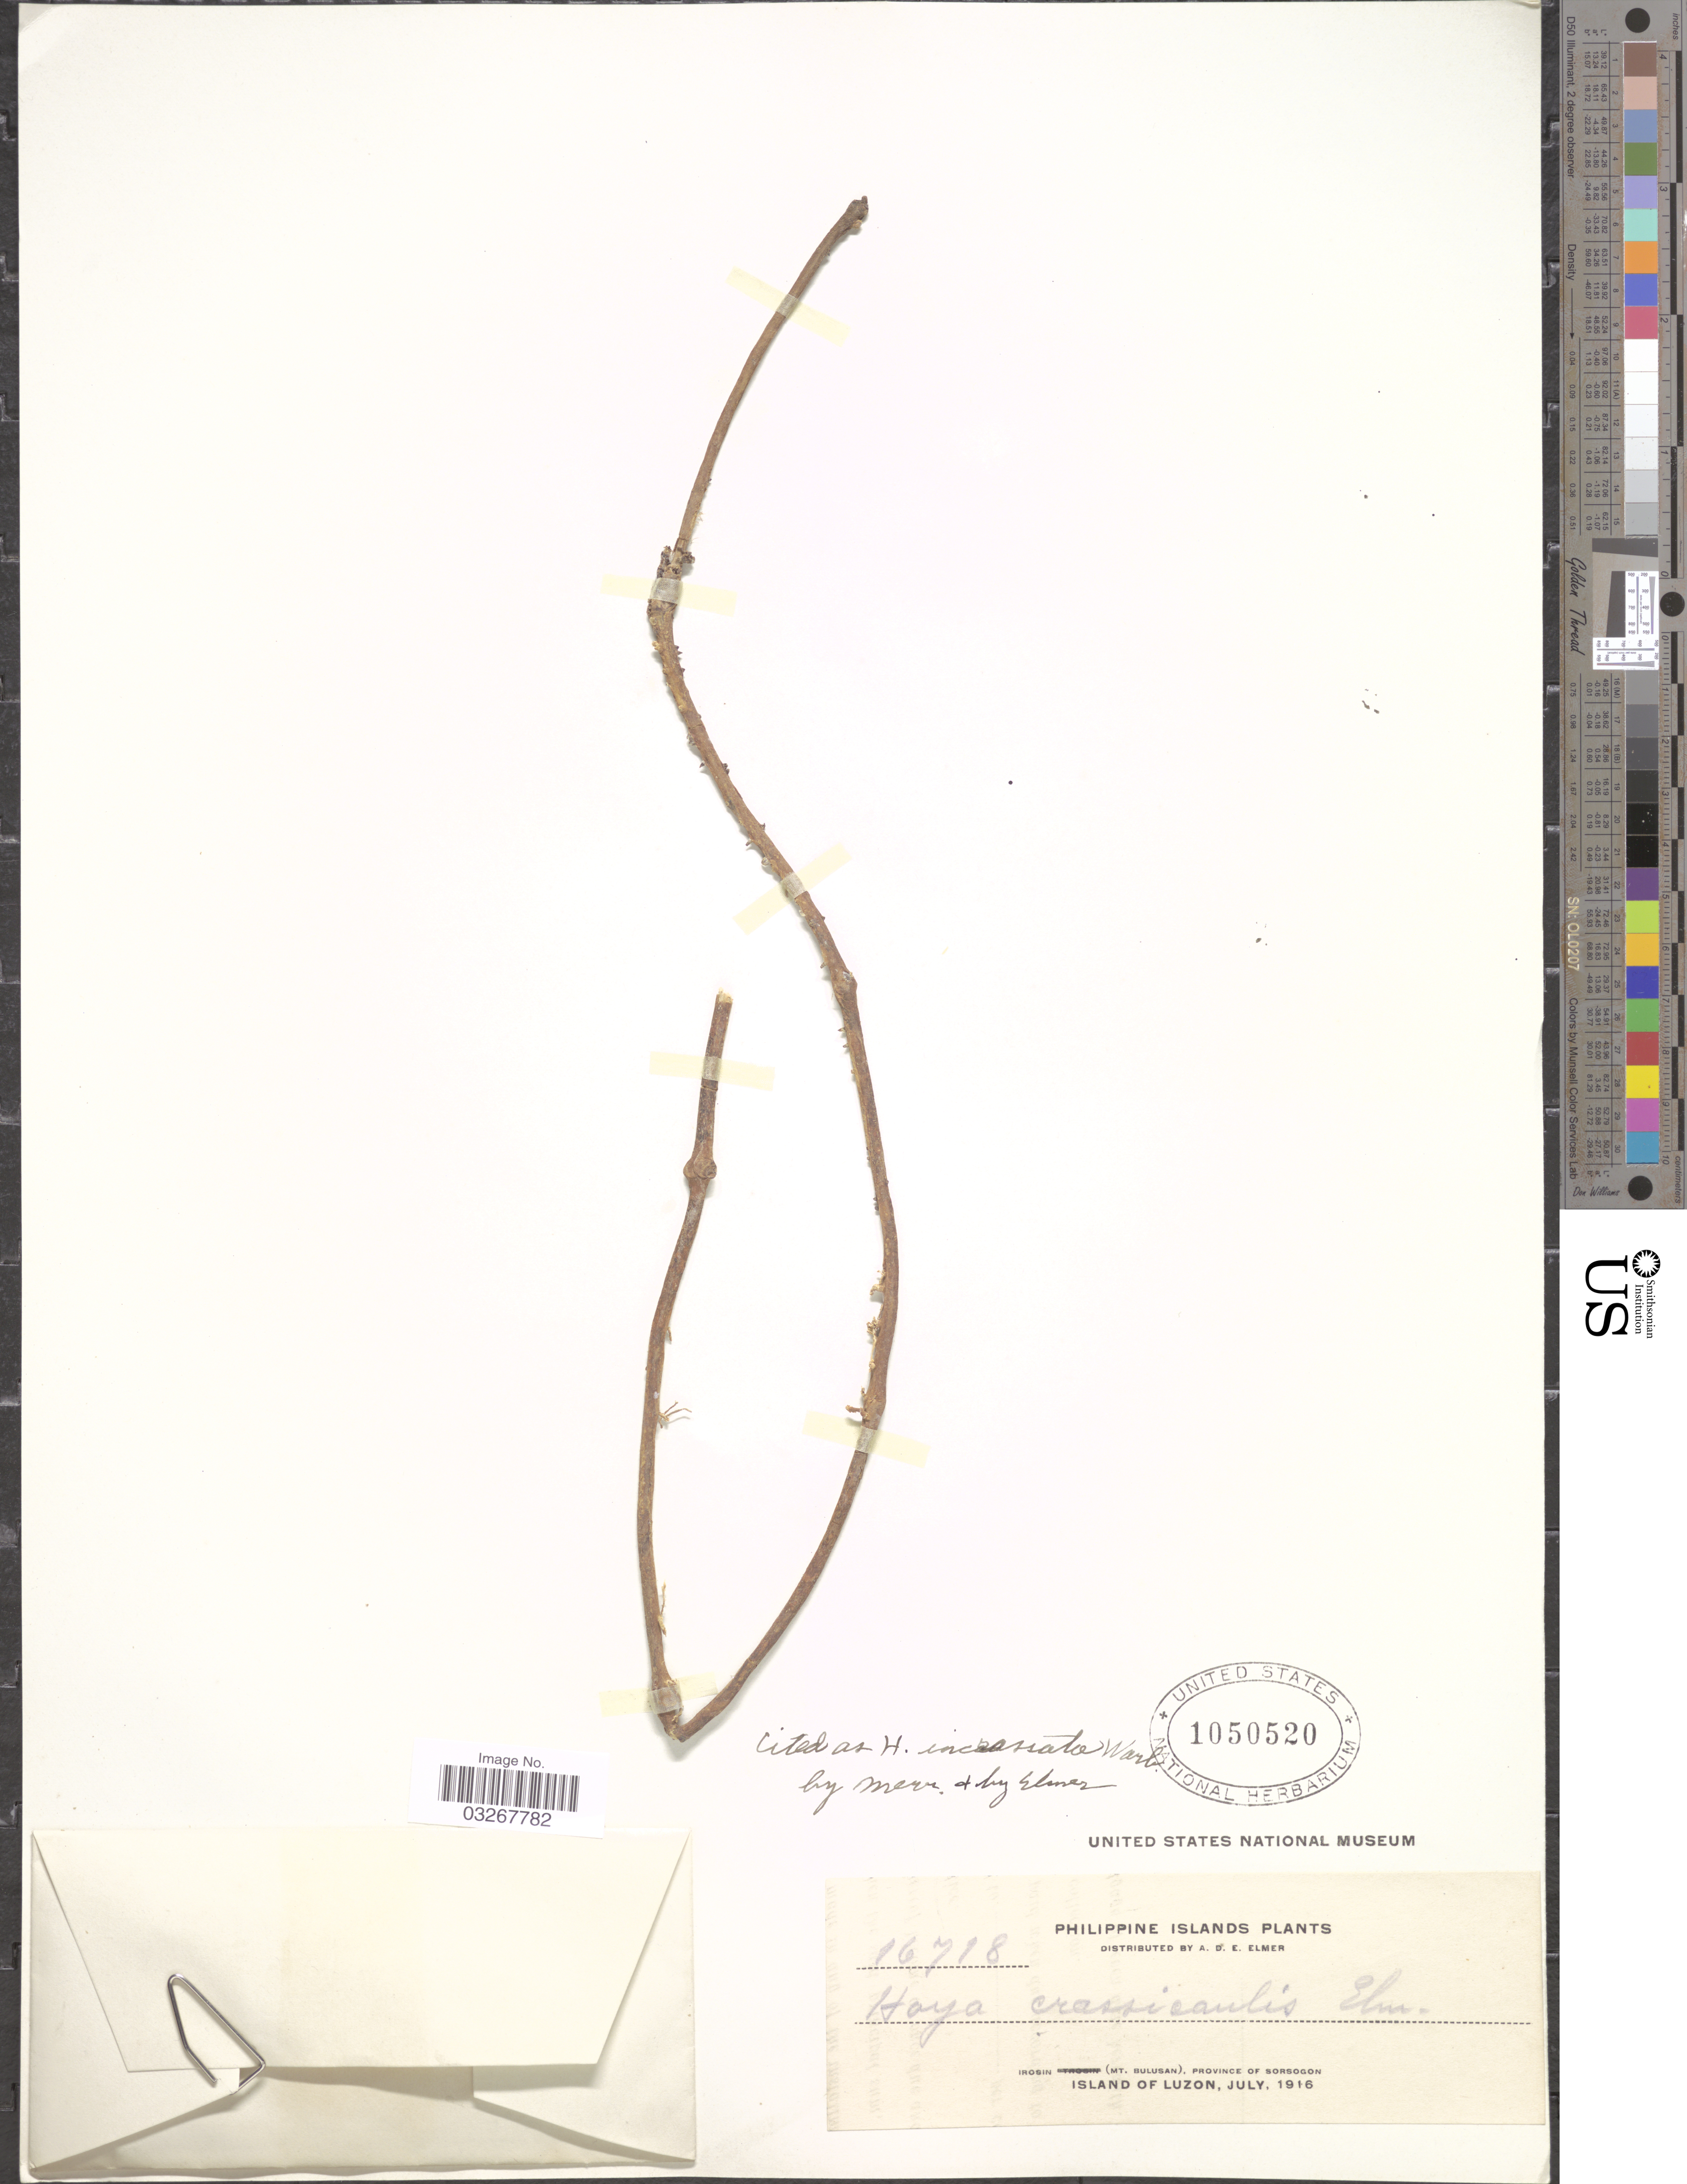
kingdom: Plantae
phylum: Tracheophyta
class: Magnoliopsida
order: Gentianales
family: Apocynaceae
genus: Hoya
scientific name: Hoya incrassata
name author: Warb.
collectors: A. D. E. Elmer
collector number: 16718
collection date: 1916-07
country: Philippines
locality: Irosin (Mt. Bulusan), Province of Sorsogon. Island of Luzon.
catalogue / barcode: US 1050520